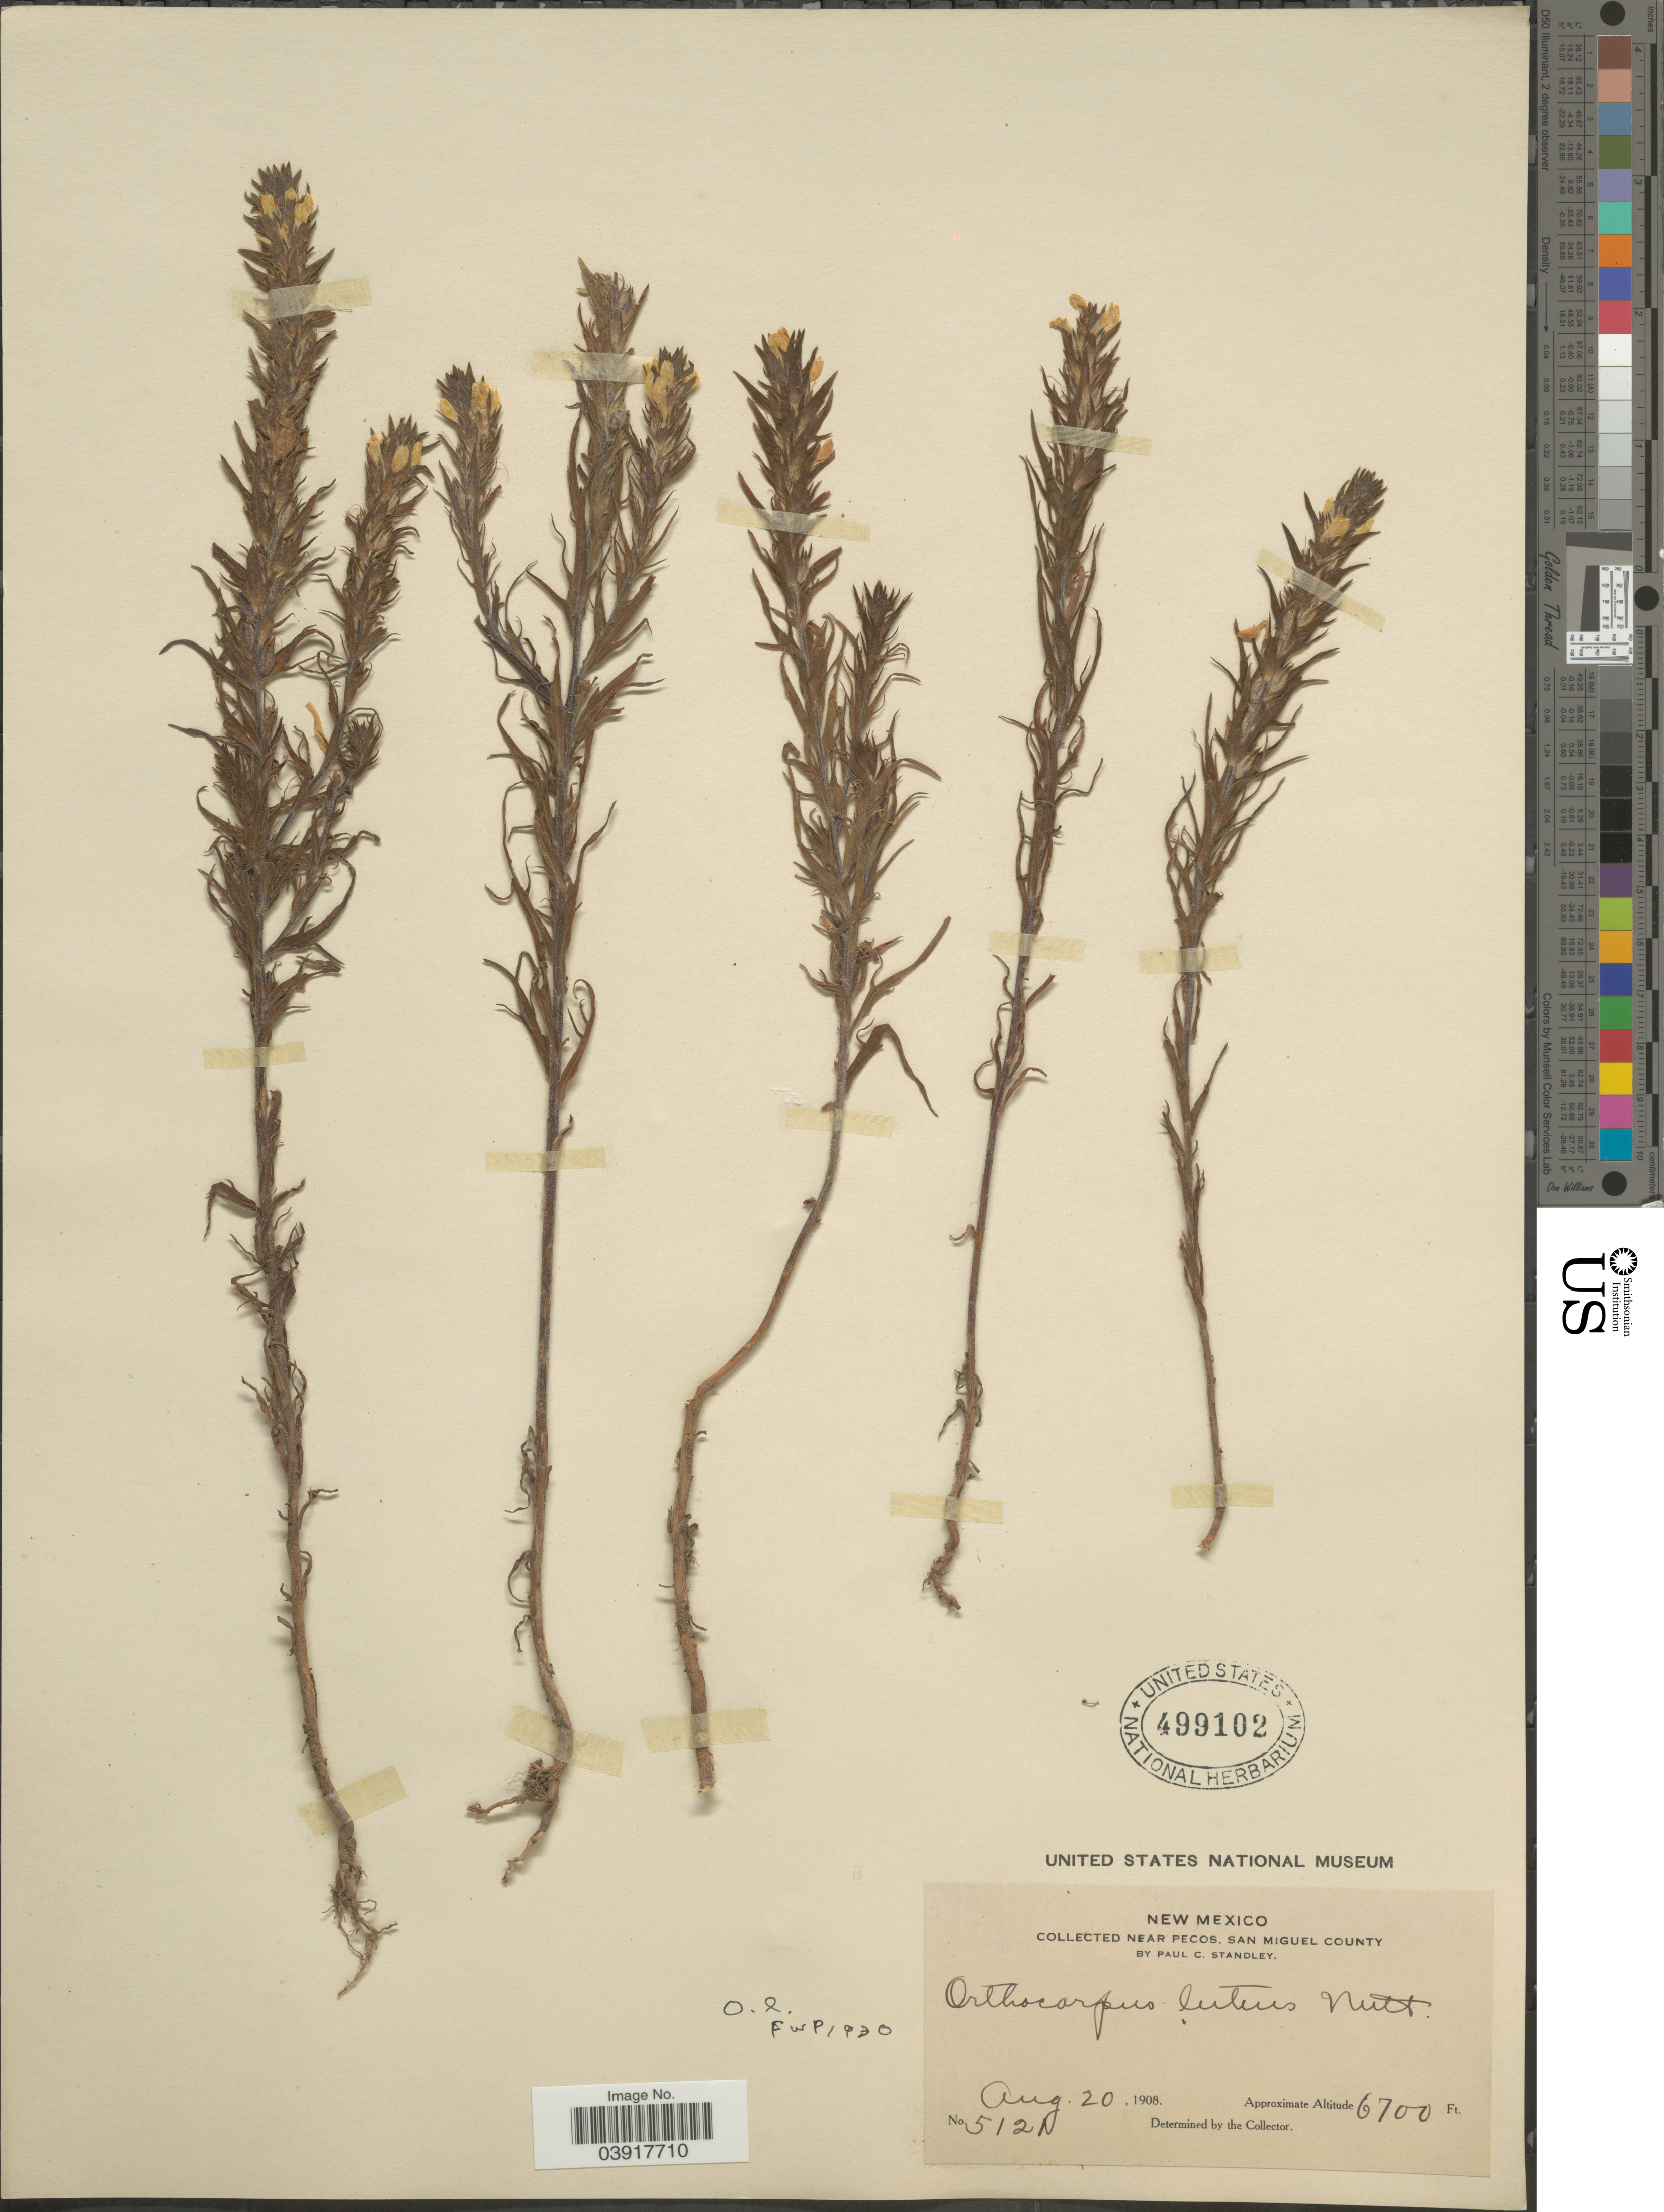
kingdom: Plantae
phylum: Tracheophyta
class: Magnoliopsida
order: Lamiales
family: Orobanchaceae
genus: Orthocarpus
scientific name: Orthocarpus luteus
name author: Nutt.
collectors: P. C. Standley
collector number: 5121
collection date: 1908-08-20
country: United States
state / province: New Mexico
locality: Near Pecos, San Miguel County.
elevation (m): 2042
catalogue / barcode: US 499102